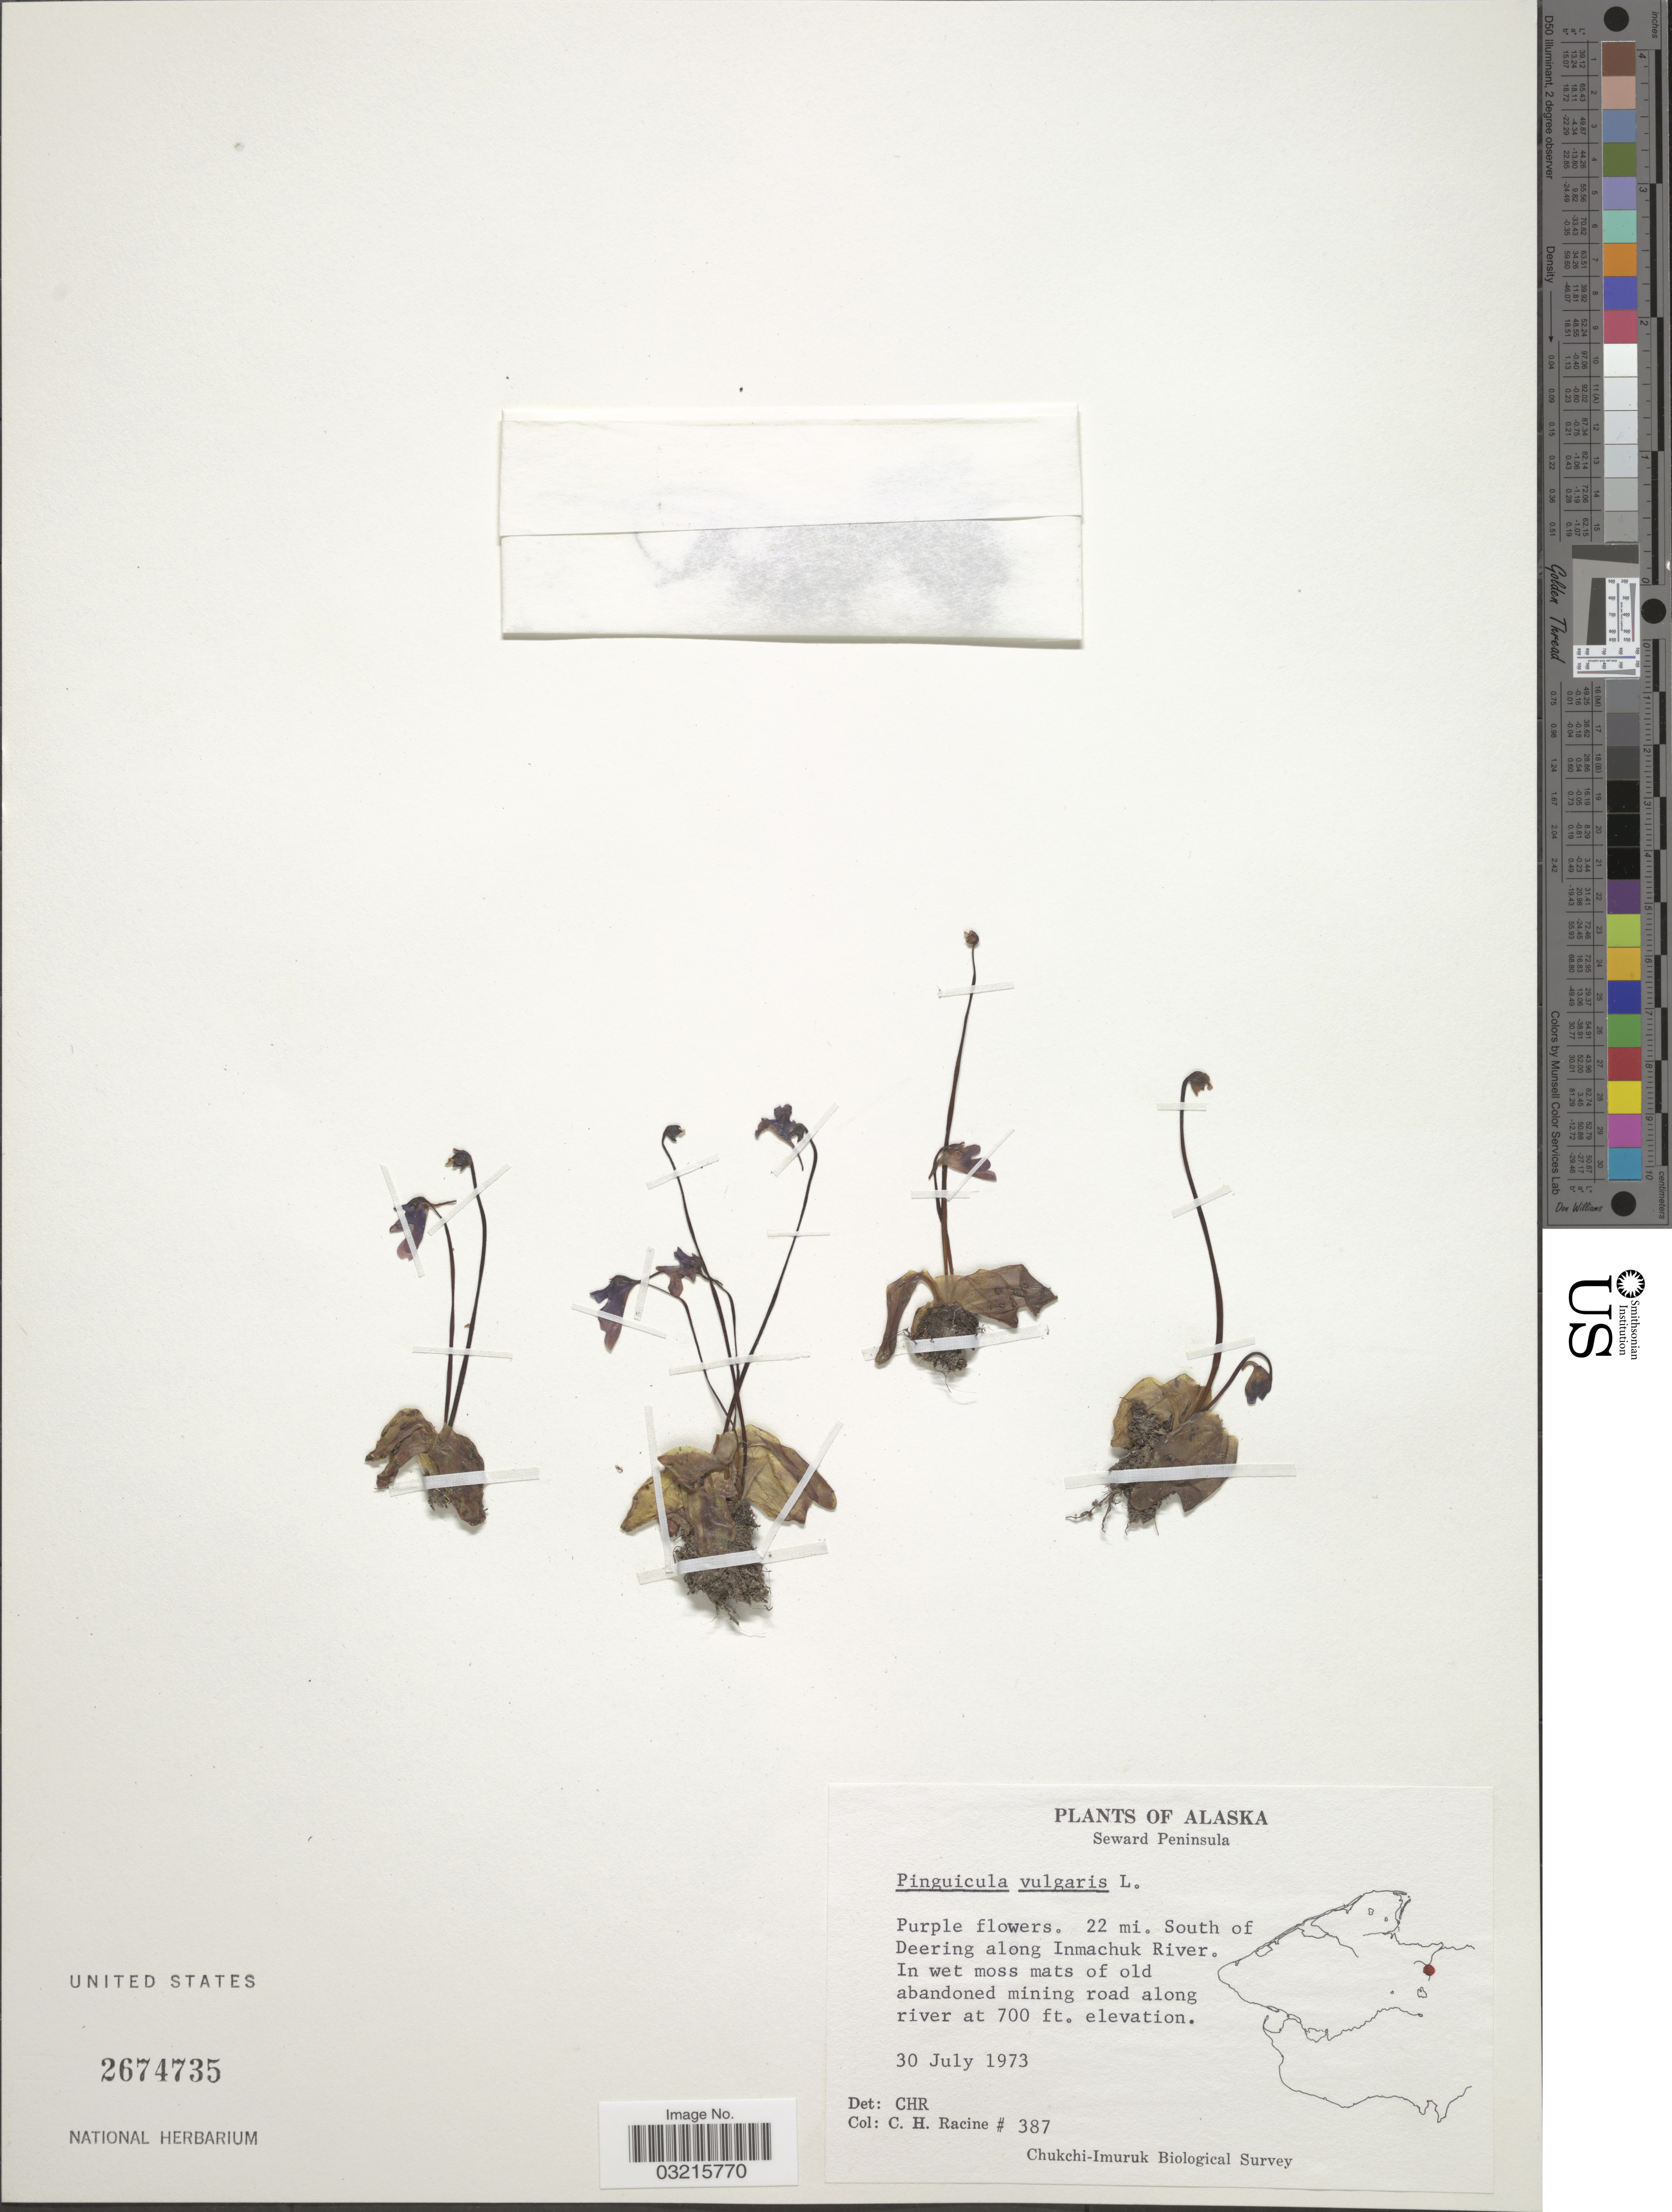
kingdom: Plantae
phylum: Tracheophyta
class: Magnoliopsida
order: Lamiales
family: Lentibulariaceae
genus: Utricularia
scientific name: Utricularia vulgaris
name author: L.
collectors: C. Racine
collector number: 387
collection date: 1973-07-30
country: United States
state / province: Alaska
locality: Seward Peninsula. 22 mi. South of Deering along Inmachuk River.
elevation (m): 213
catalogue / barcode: US 2674735